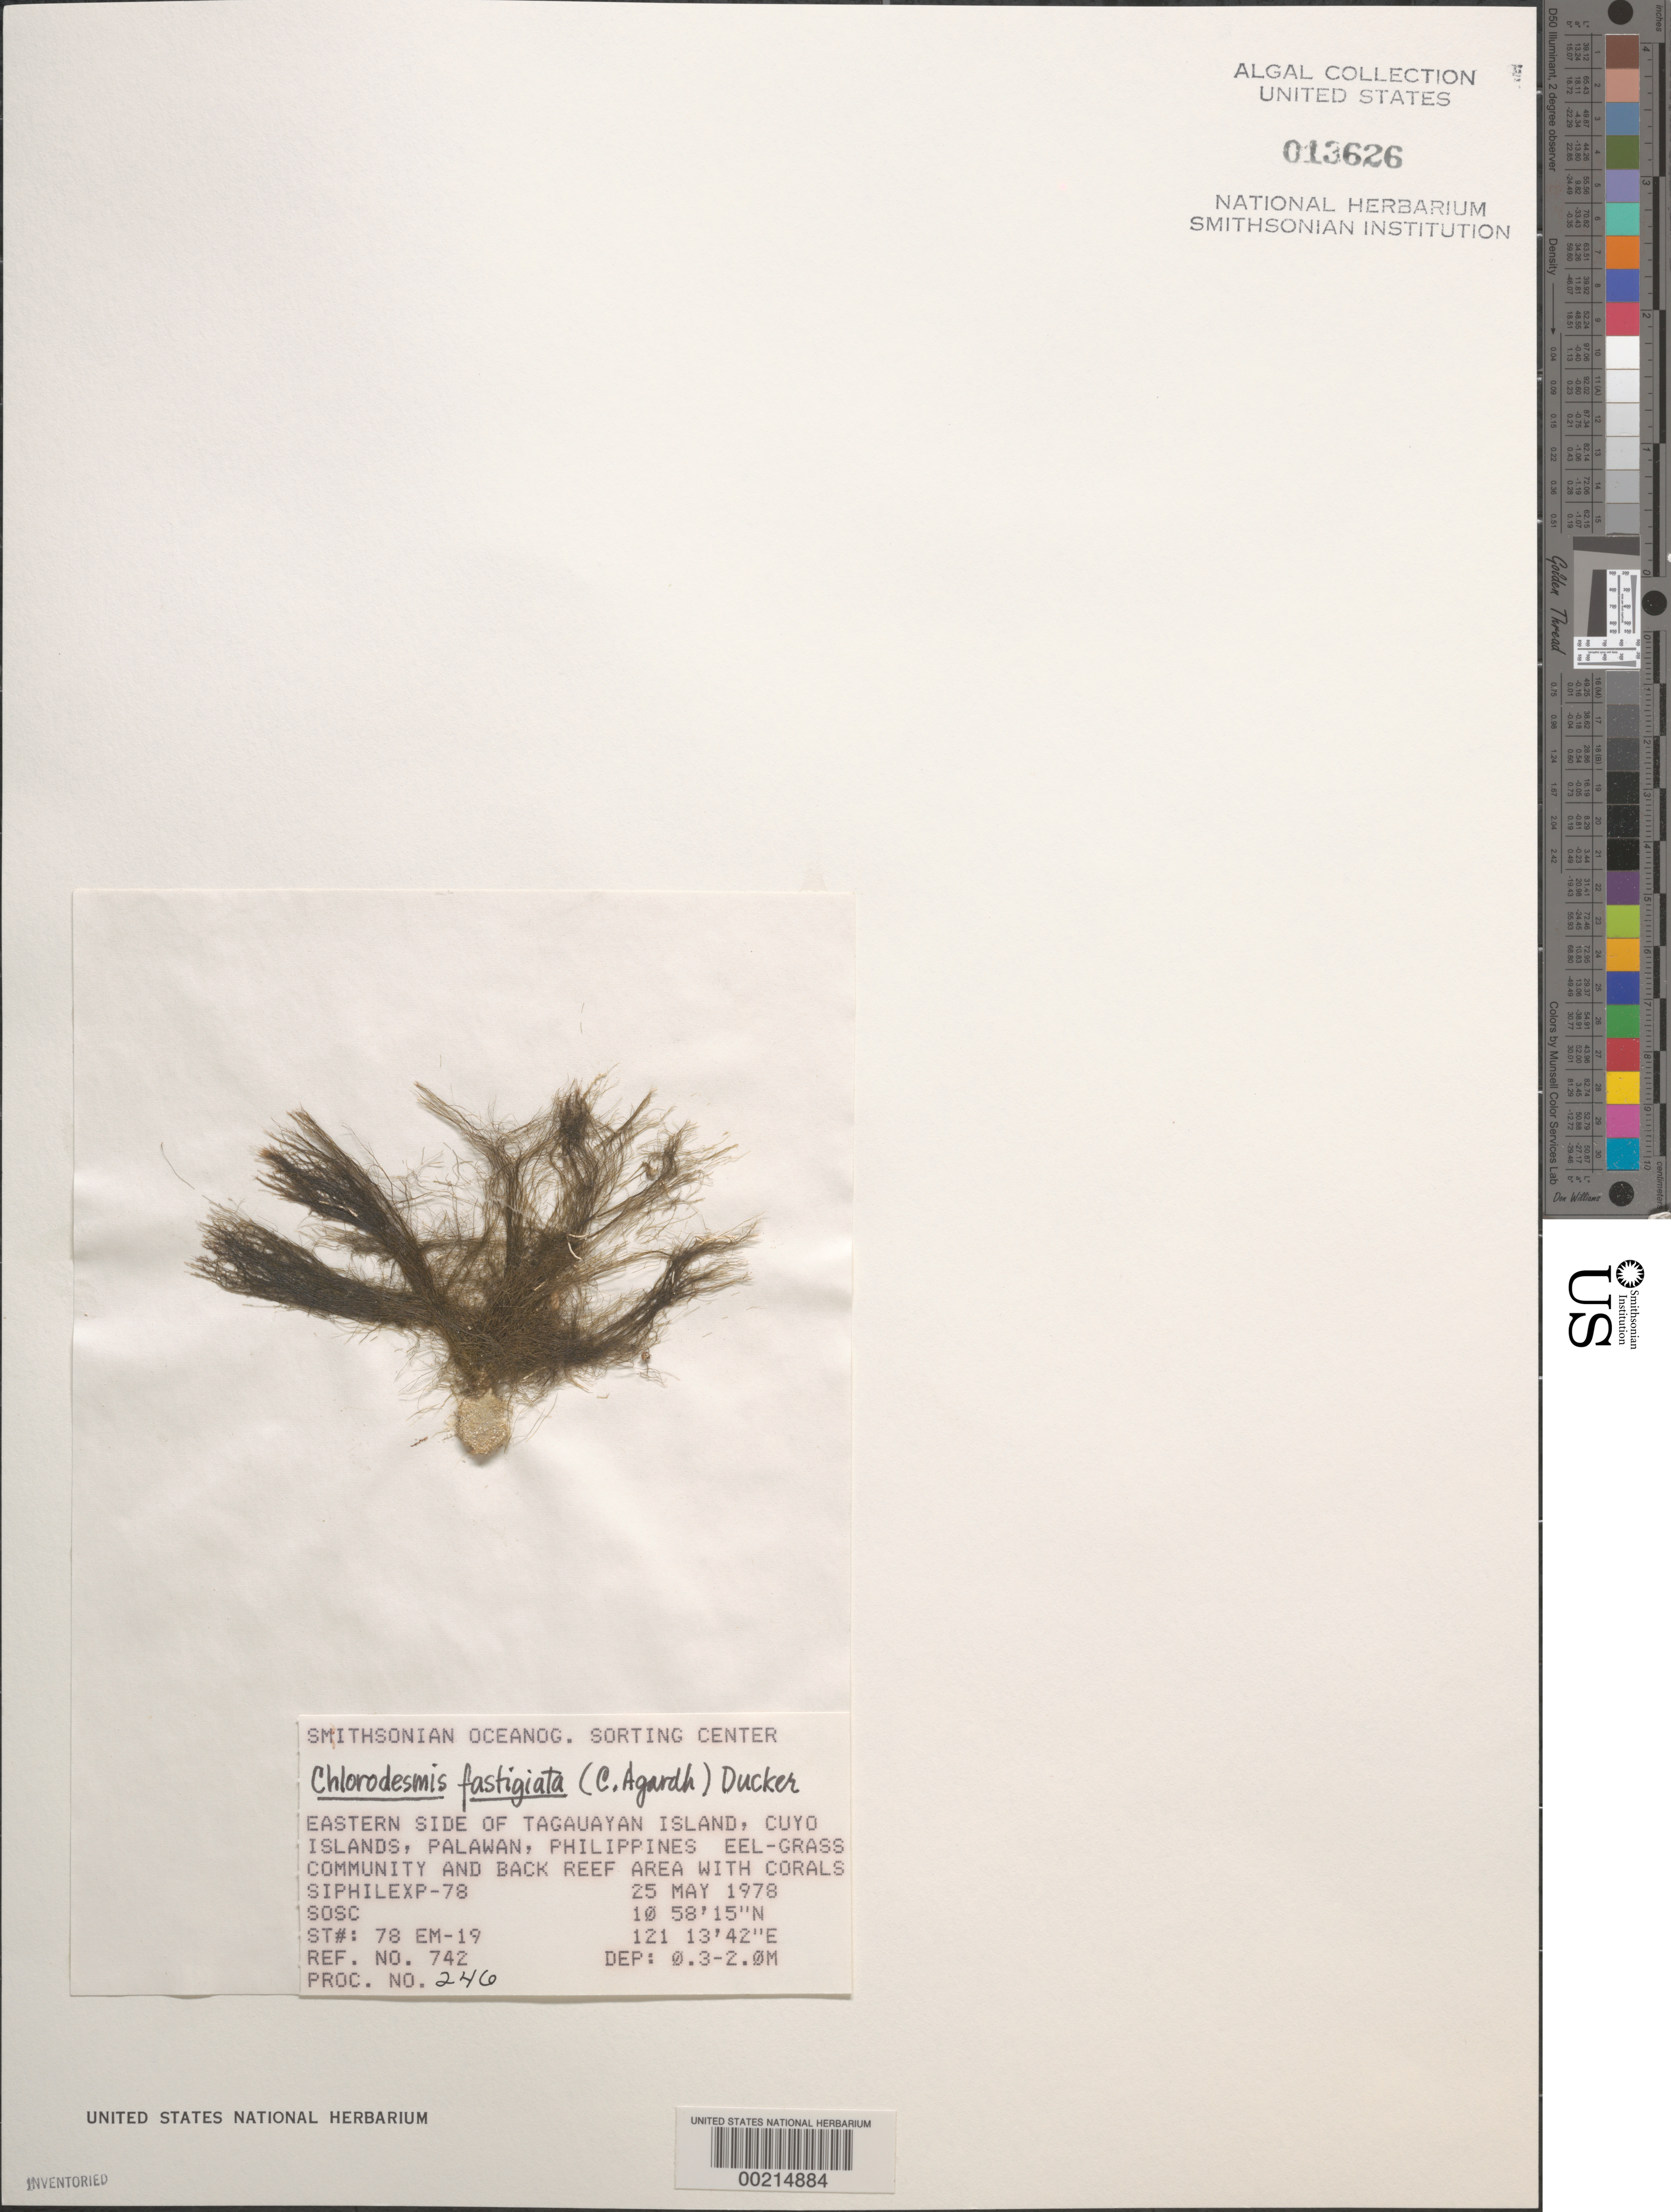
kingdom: Plantae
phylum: Chlorophyta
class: Ulvophyceae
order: Bryopsidales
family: Udoteaceae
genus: Chlorodesmis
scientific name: Chlorodesmis fastigiata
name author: (C. Agardh) S.C. Ducker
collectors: SOSC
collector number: Station 78 Em-19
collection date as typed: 25 May 1978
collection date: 1978-05-25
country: Philippines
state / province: Mimaropa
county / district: Palawan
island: Tagauayan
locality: Eastern side of island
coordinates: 10 58' 15" N, 121 13' 42" E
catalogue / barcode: US 13626